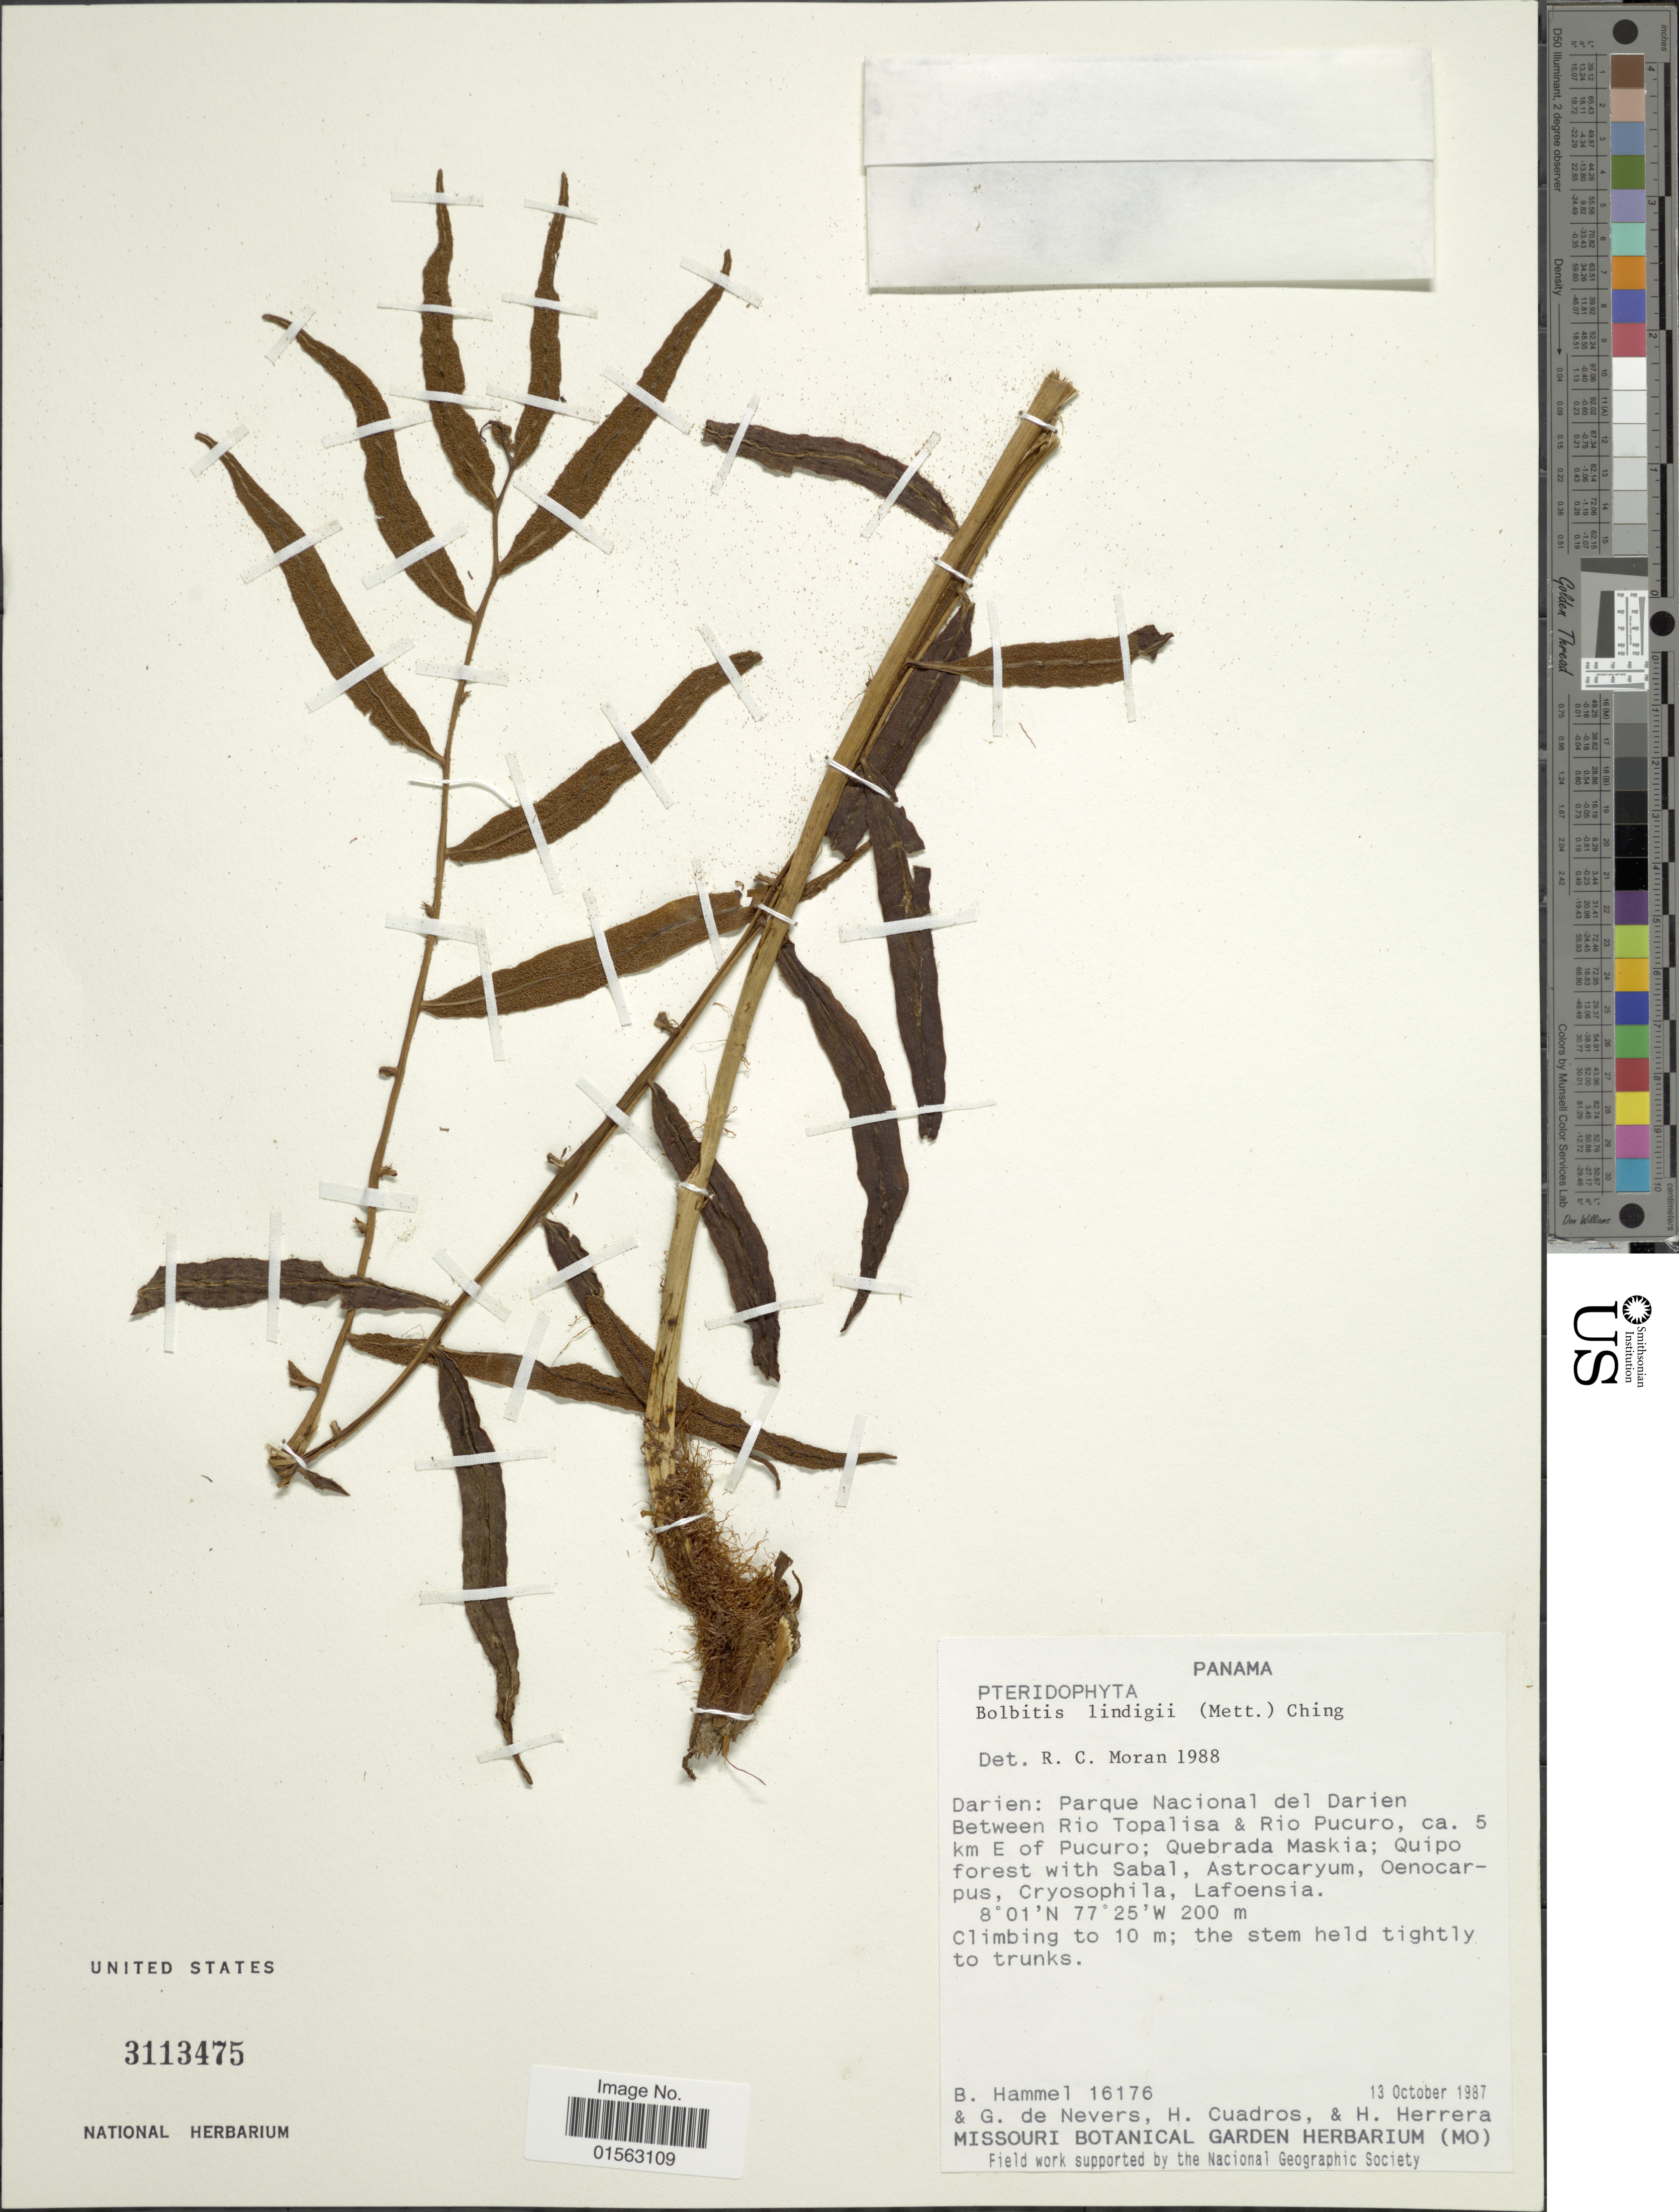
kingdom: Plantae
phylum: Tracheophyta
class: Polypodiopsida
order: Polypodiales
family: Dryopteridaceae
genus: Mickelia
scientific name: Mickelia lindigii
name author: (Mett.) R.C. Moran et al.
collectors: B. Hammel, G. C. de Nevers, H. Cuadros & H. Herrera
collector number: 16176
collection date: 1987-10-13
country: Panama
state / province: Darién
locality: Parque Nacional del Darien, between Rio Topalisa & Rio Pucuro, ca. 5 km E of Pucuro; Quebrada Maskia; Quipo forest, climbing to 10 m;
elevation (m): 200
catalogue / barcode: US 3113475